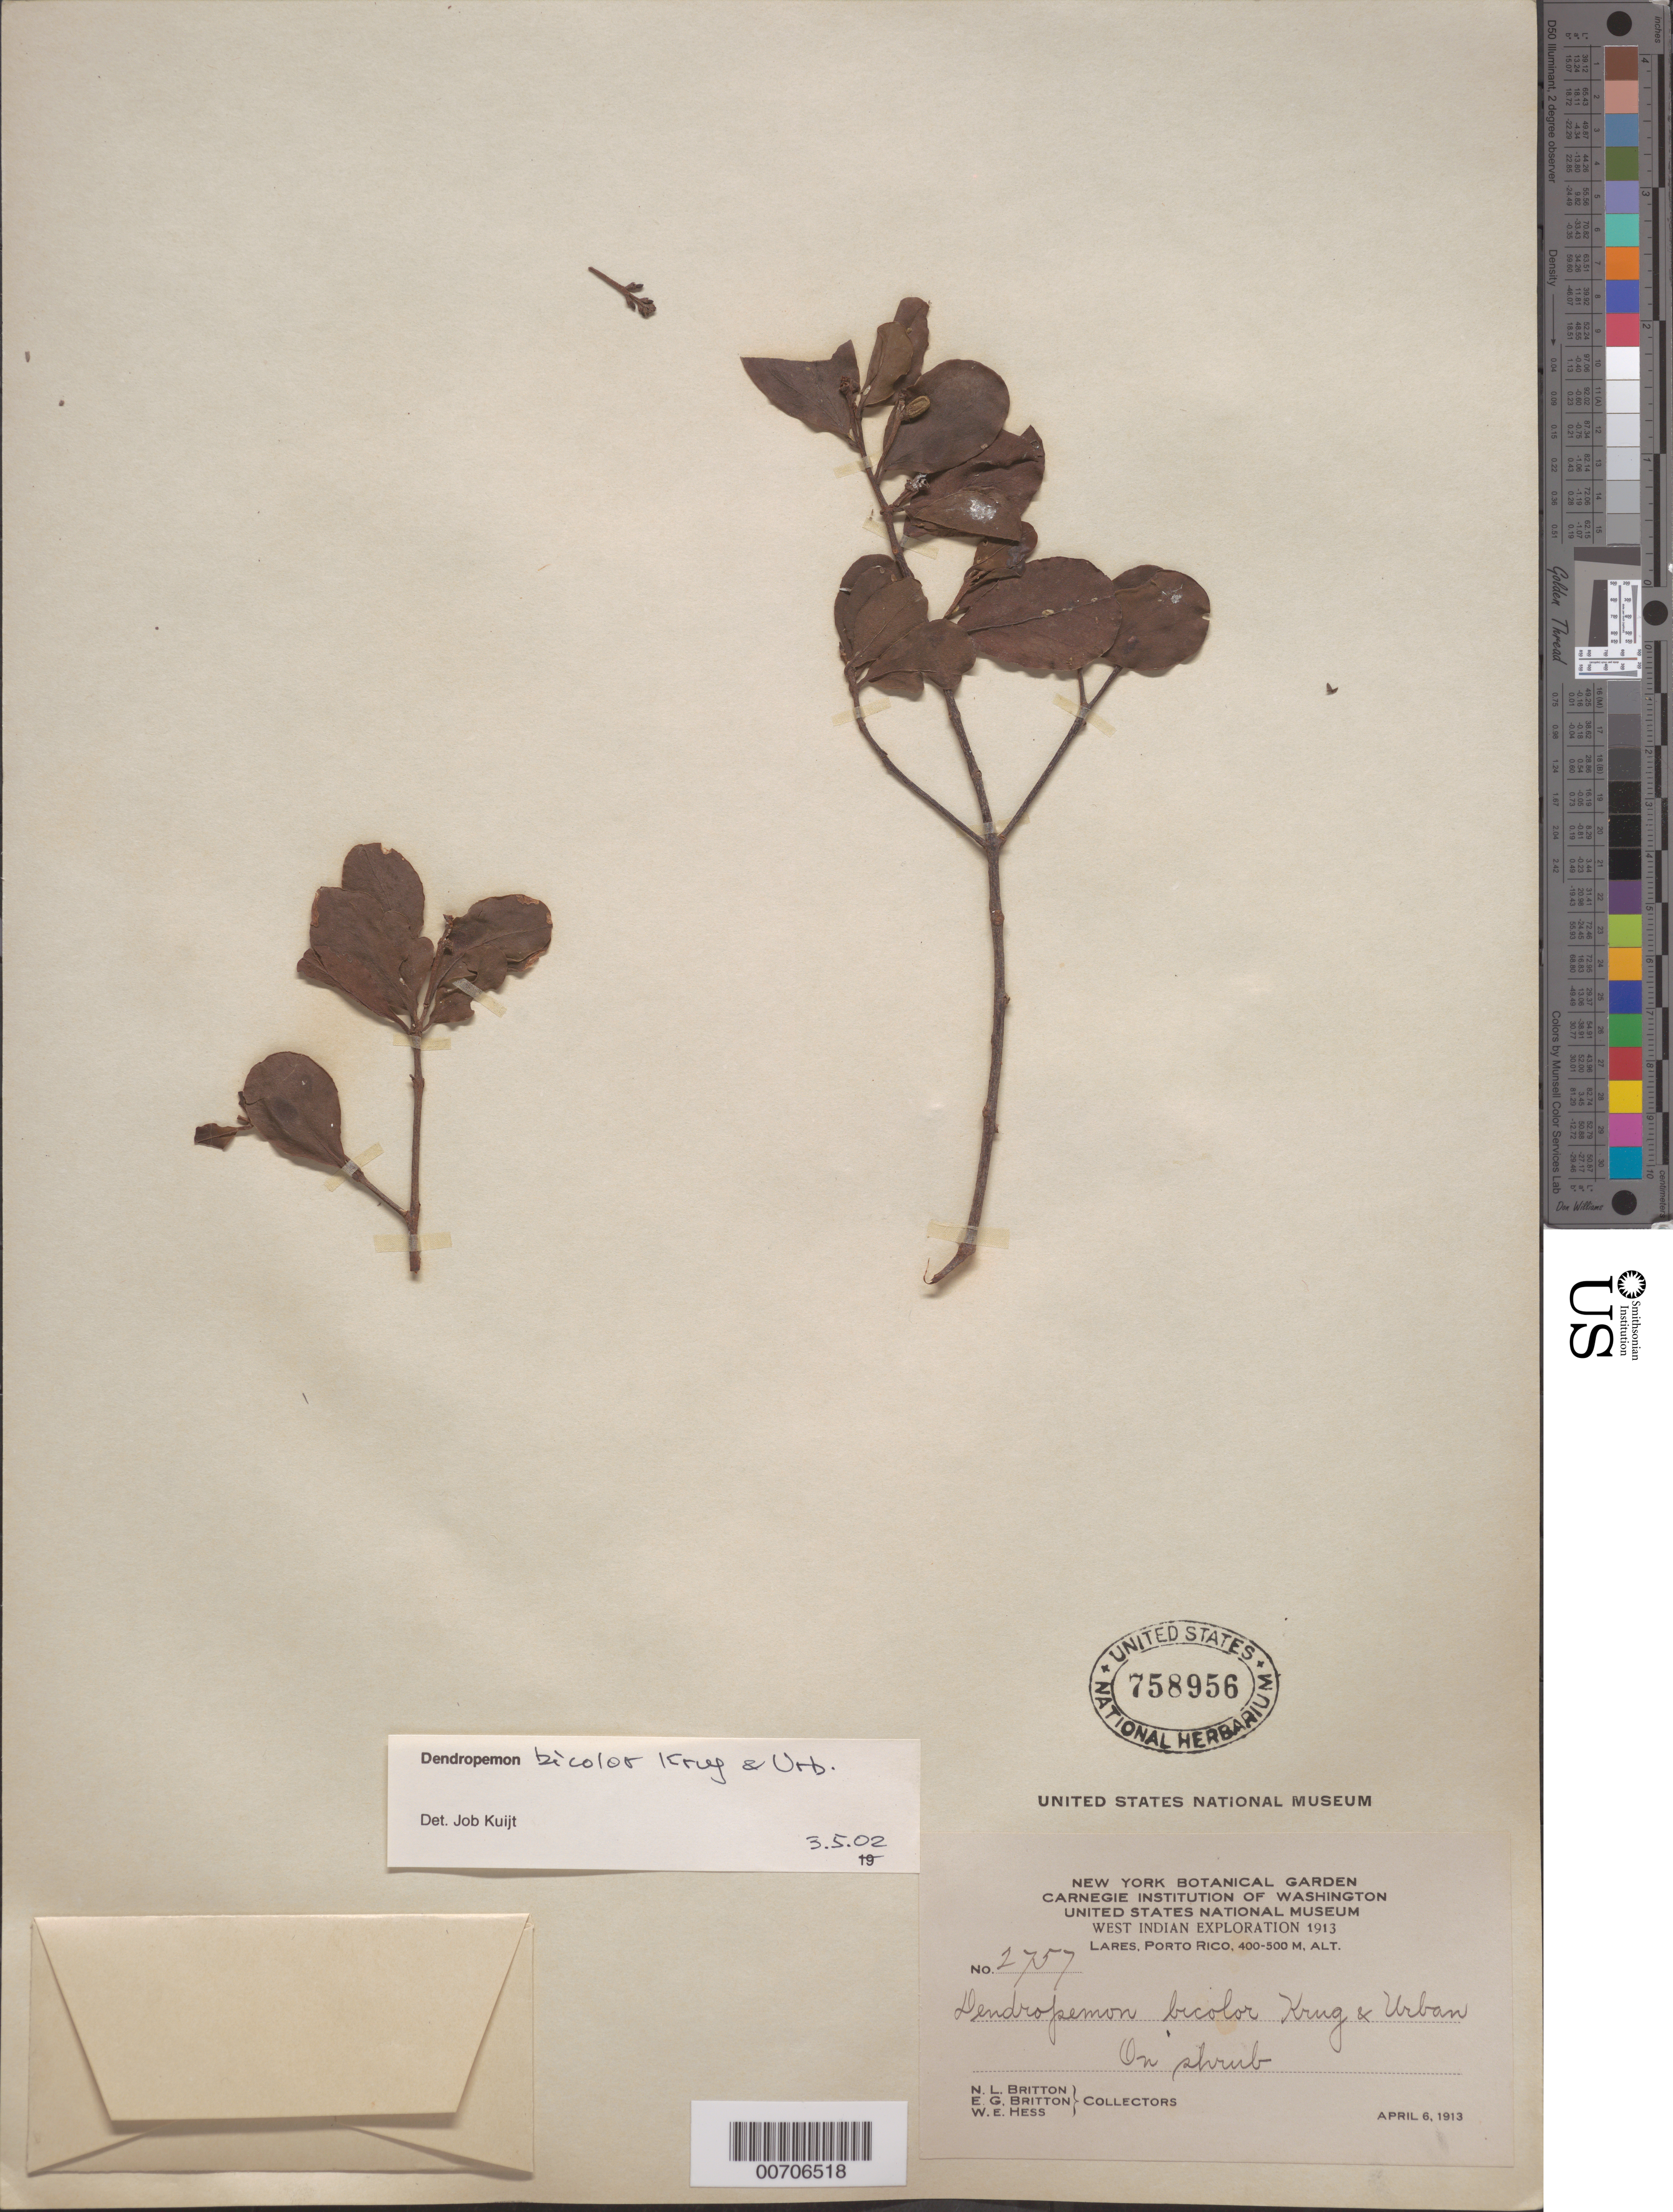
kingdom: Plantae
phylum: Tracheophyta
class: Magnoliopsida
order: Santalales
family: Loranthaceae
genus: Dendropemon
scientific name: Dendropemon bicolor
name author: Krug & Urb.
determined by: Kuijt, Job, (CANADA)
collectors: N. Britton, E. G. Britton & W. Hess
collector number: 2757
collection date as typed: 06 Apr 1913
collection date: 1913-04-06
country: Puerto Rico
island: Greater Antilles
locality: Lares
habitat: On shrub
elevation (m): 400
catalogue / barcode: US 758956